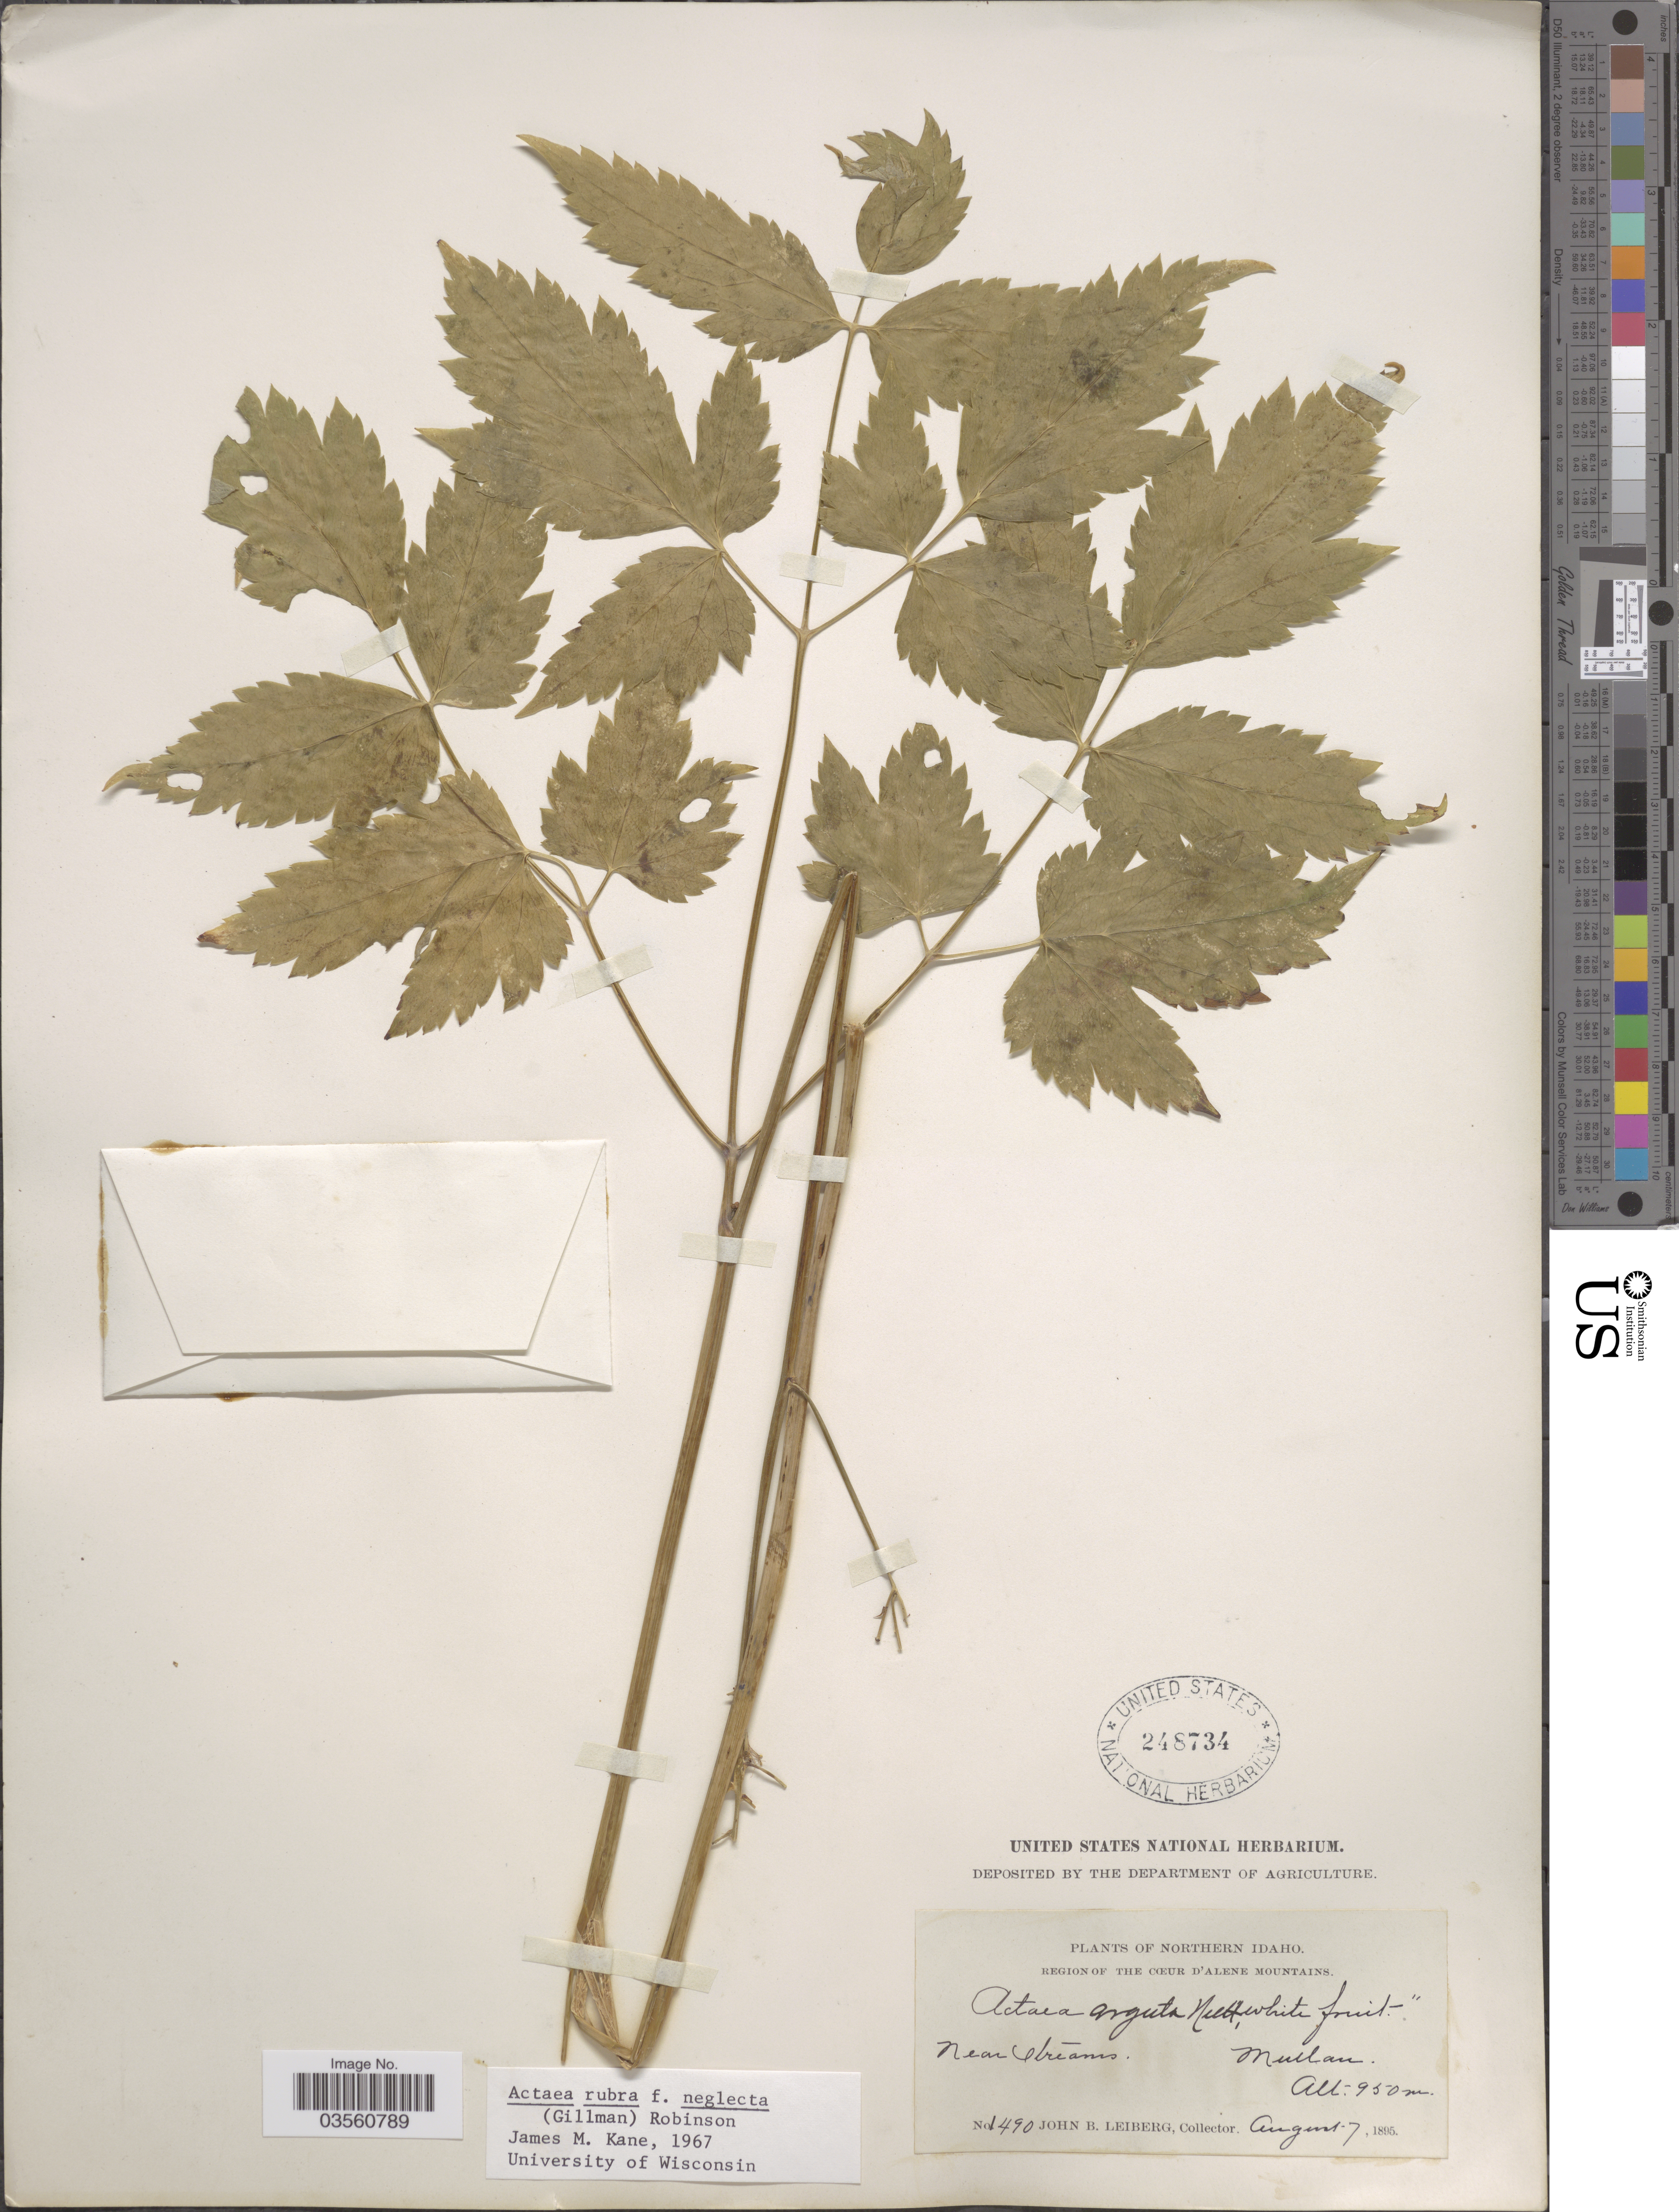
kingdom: Plantae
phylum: Tracheophyta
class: Magnoliopsida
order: Ranunculales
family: Ranunculaceae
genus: Actaea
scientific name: Actaea rubra f. neglecta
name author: (Gillman) B.L. Rob.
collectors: J. B. Leiberg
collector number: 1490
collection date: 1895-08-07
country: United States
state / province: Idaho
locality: Northern Idaho. Region of the Cœur d'Alene Mountains. Mullan.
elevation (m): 950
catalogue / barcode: US 248734